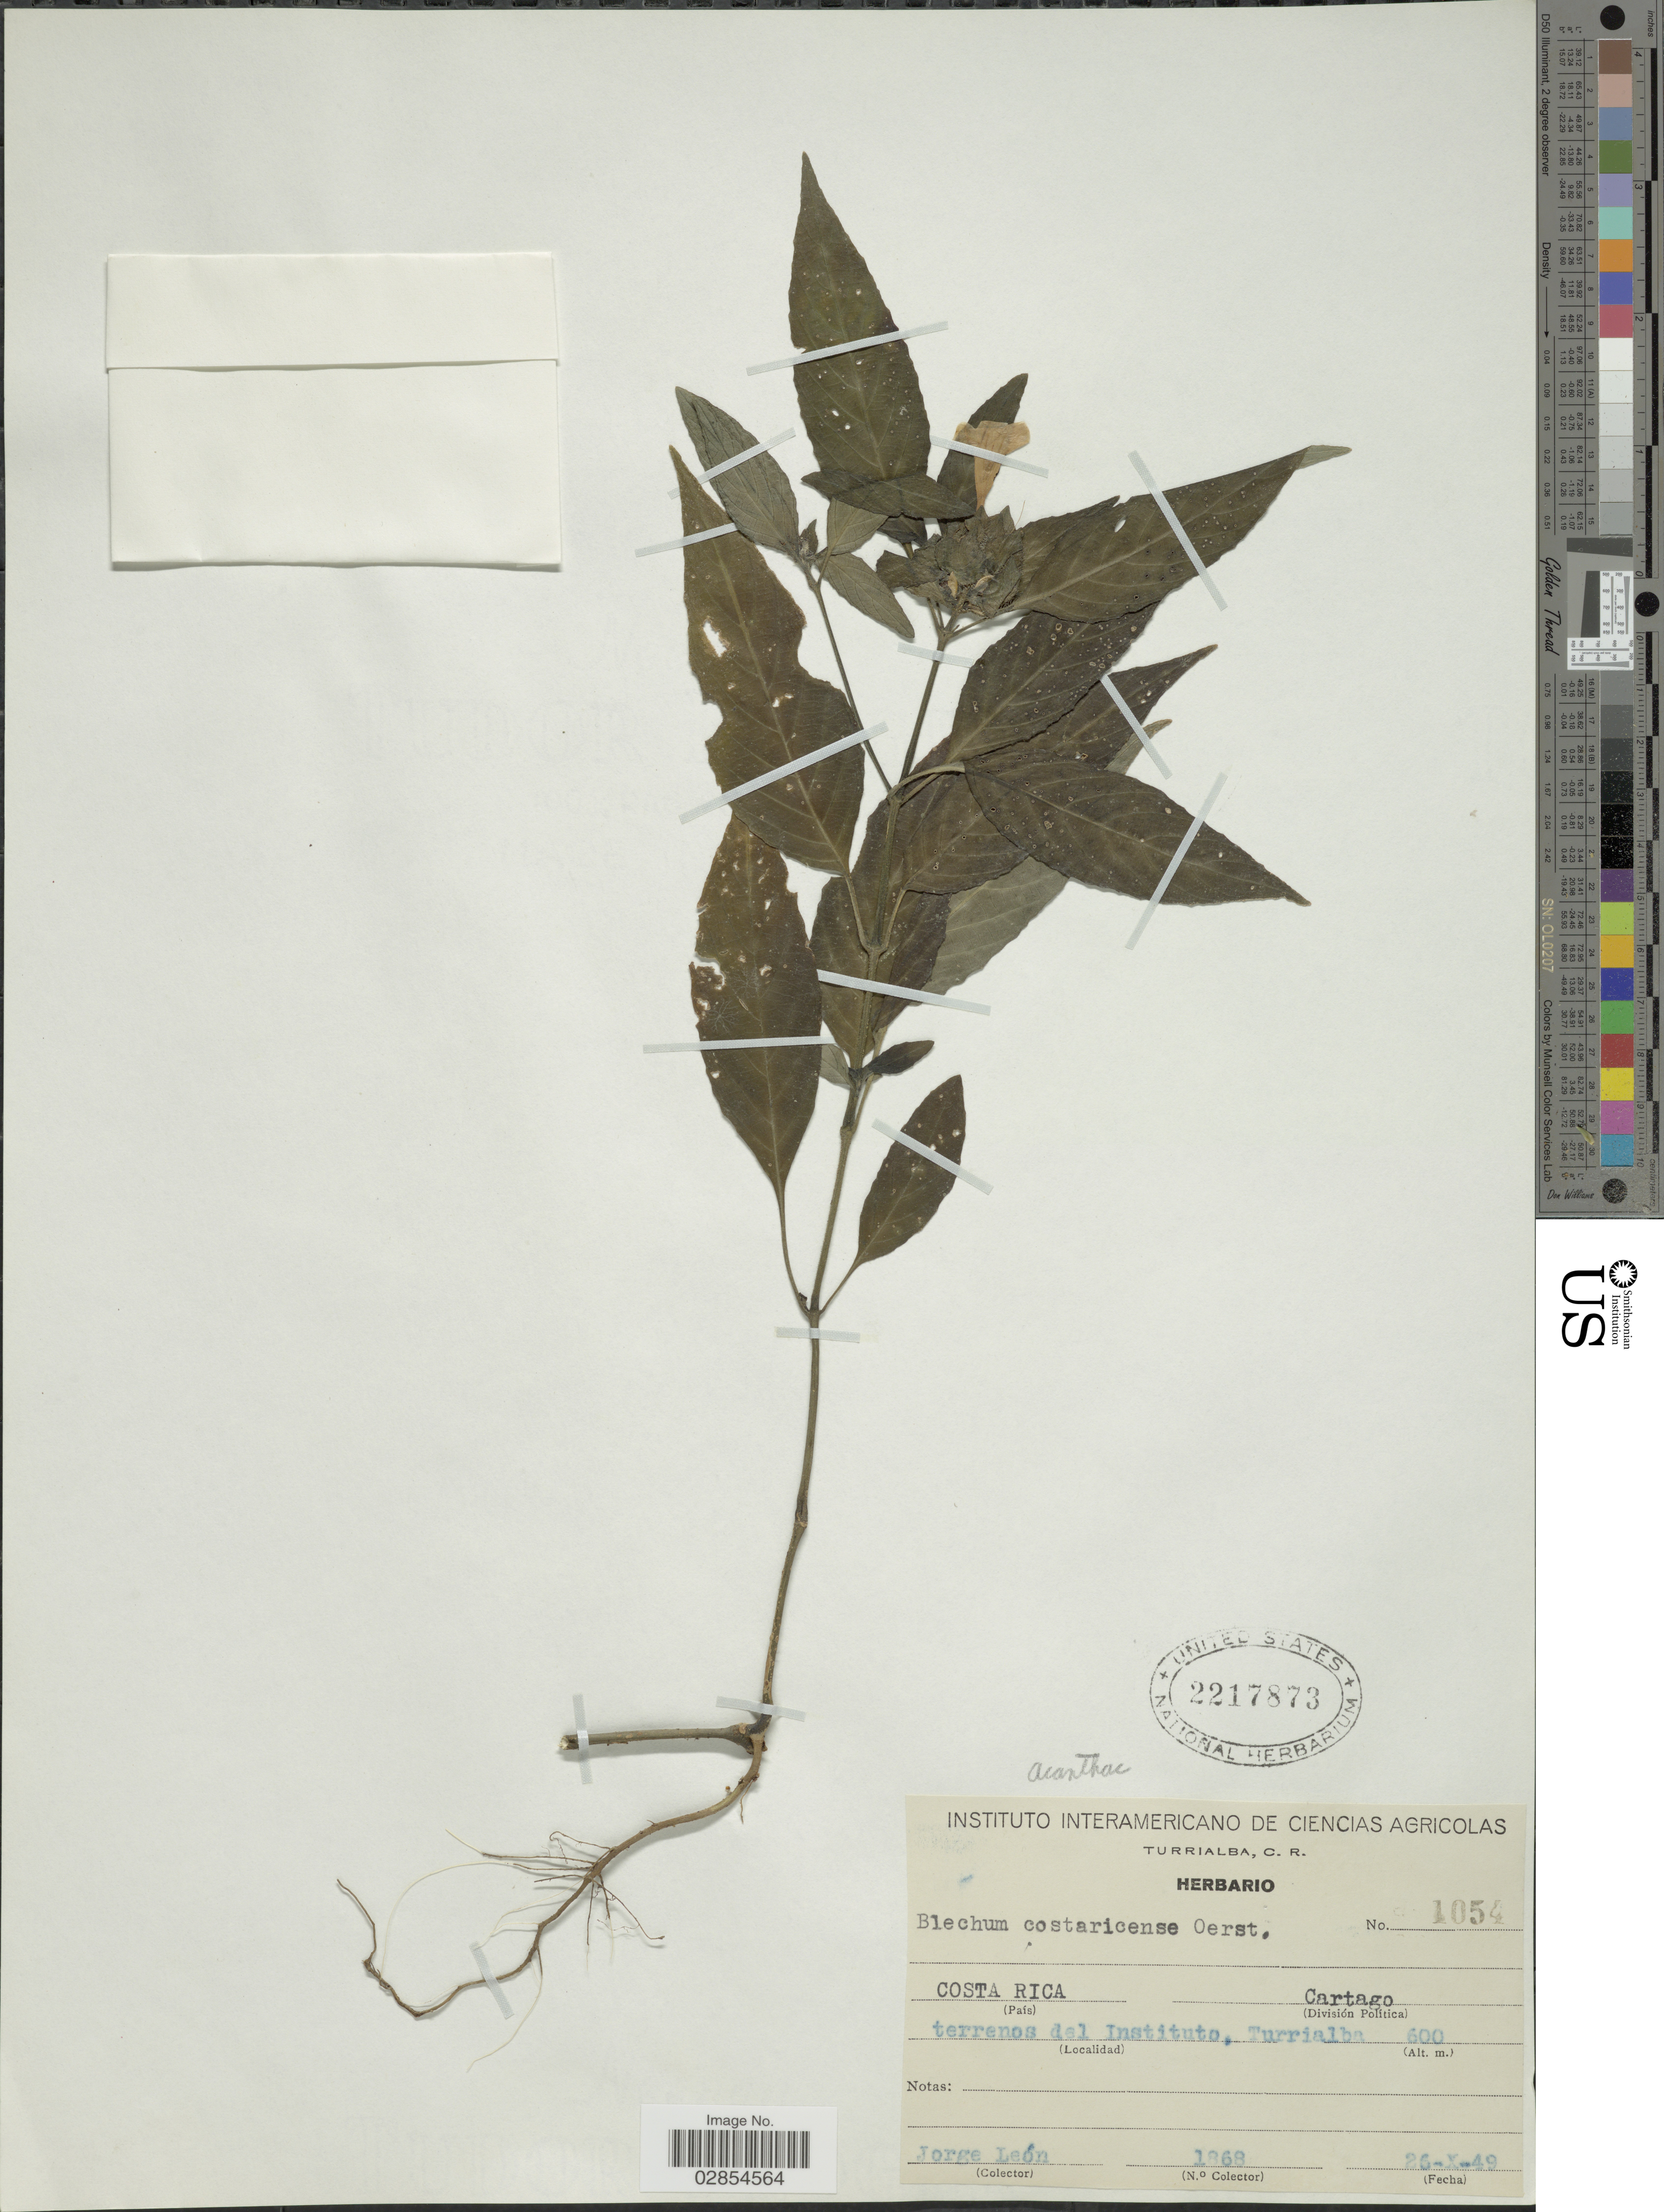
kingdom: Plantae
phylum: Tracheophyta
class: Magnoliopsida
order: Lamiales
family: Acanthaceae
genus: Blechum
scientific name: Blechum costaricense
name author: Oerst.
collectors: J. León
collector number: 1868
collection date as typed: Transcribed d/m/y: 26/10/49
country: Costa Rica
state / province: Cartago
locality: Cartago. Terrenos del Instituto, Turrialba.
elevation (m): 600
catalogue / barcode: US 2217873